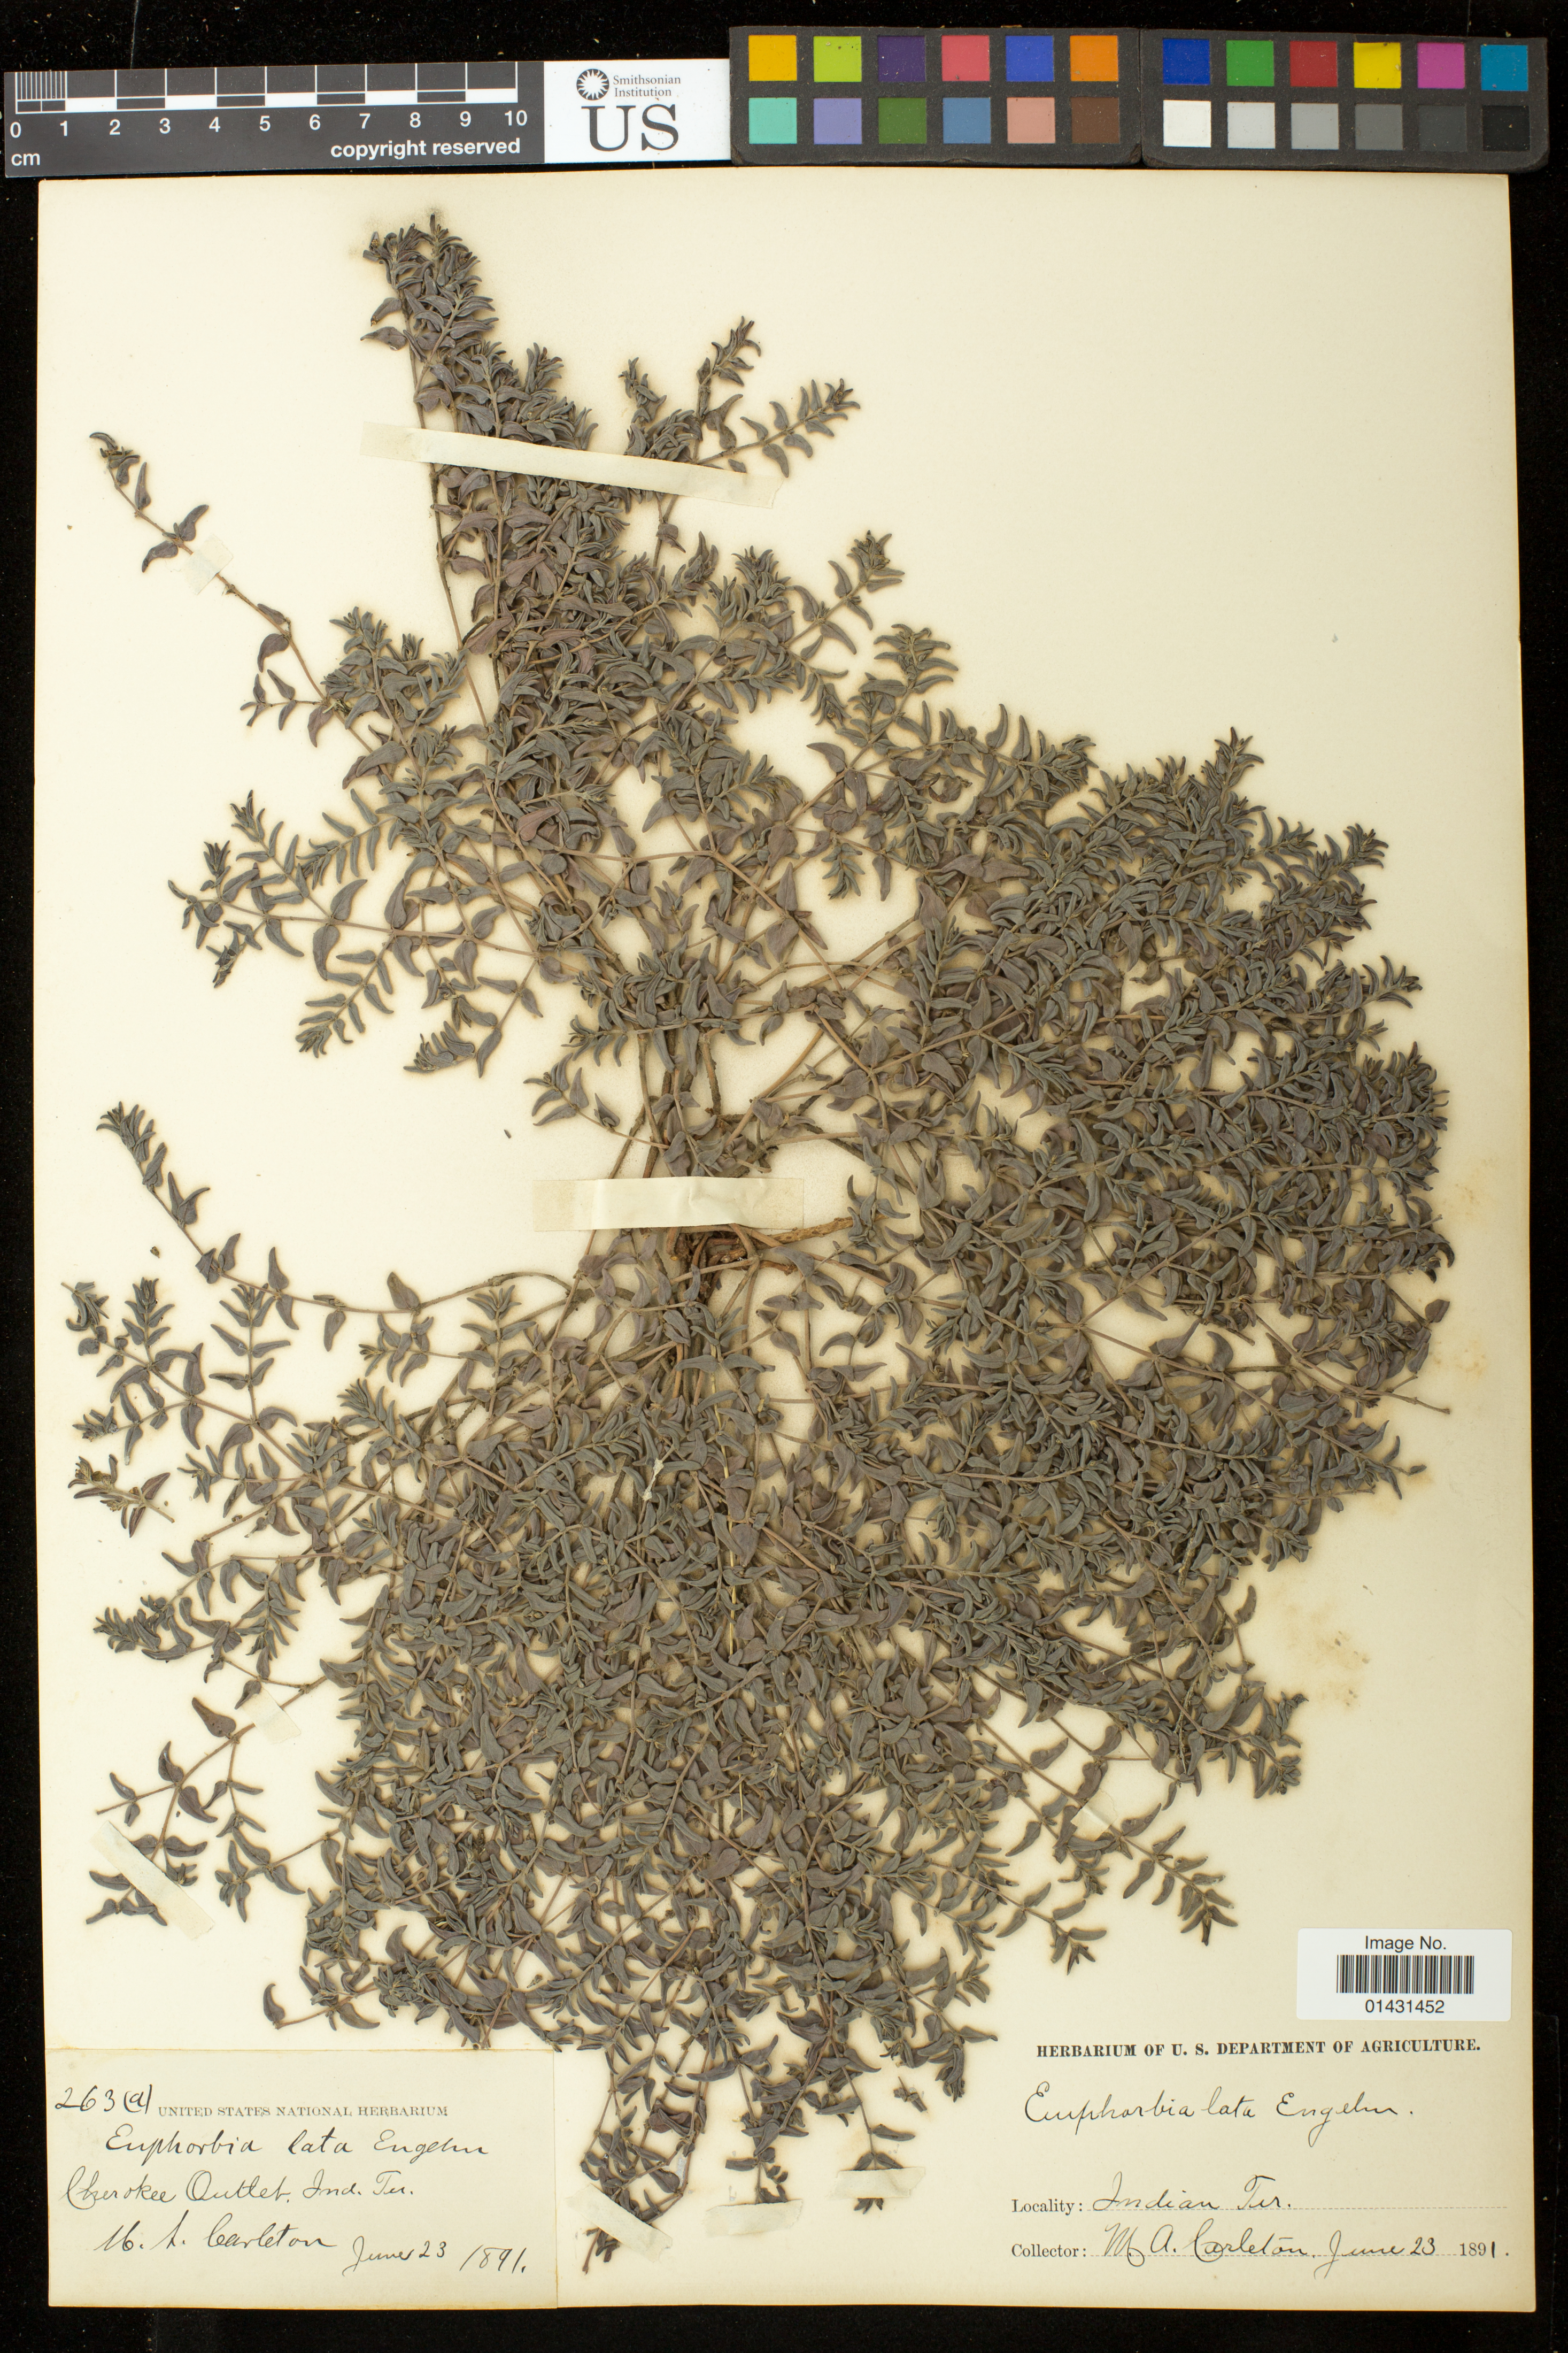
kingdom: Plantae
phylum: Tracheophyta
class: Magnoliopsida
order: Malpighiales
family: Euphorbiaceae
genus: Euphorbia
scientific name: Euphorbia laxa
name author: Drake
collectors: M. A. Carleton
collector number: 263a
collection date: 1891-06-23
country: United States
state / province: Oklahoma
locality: Indian Territory Cherokee Outlet